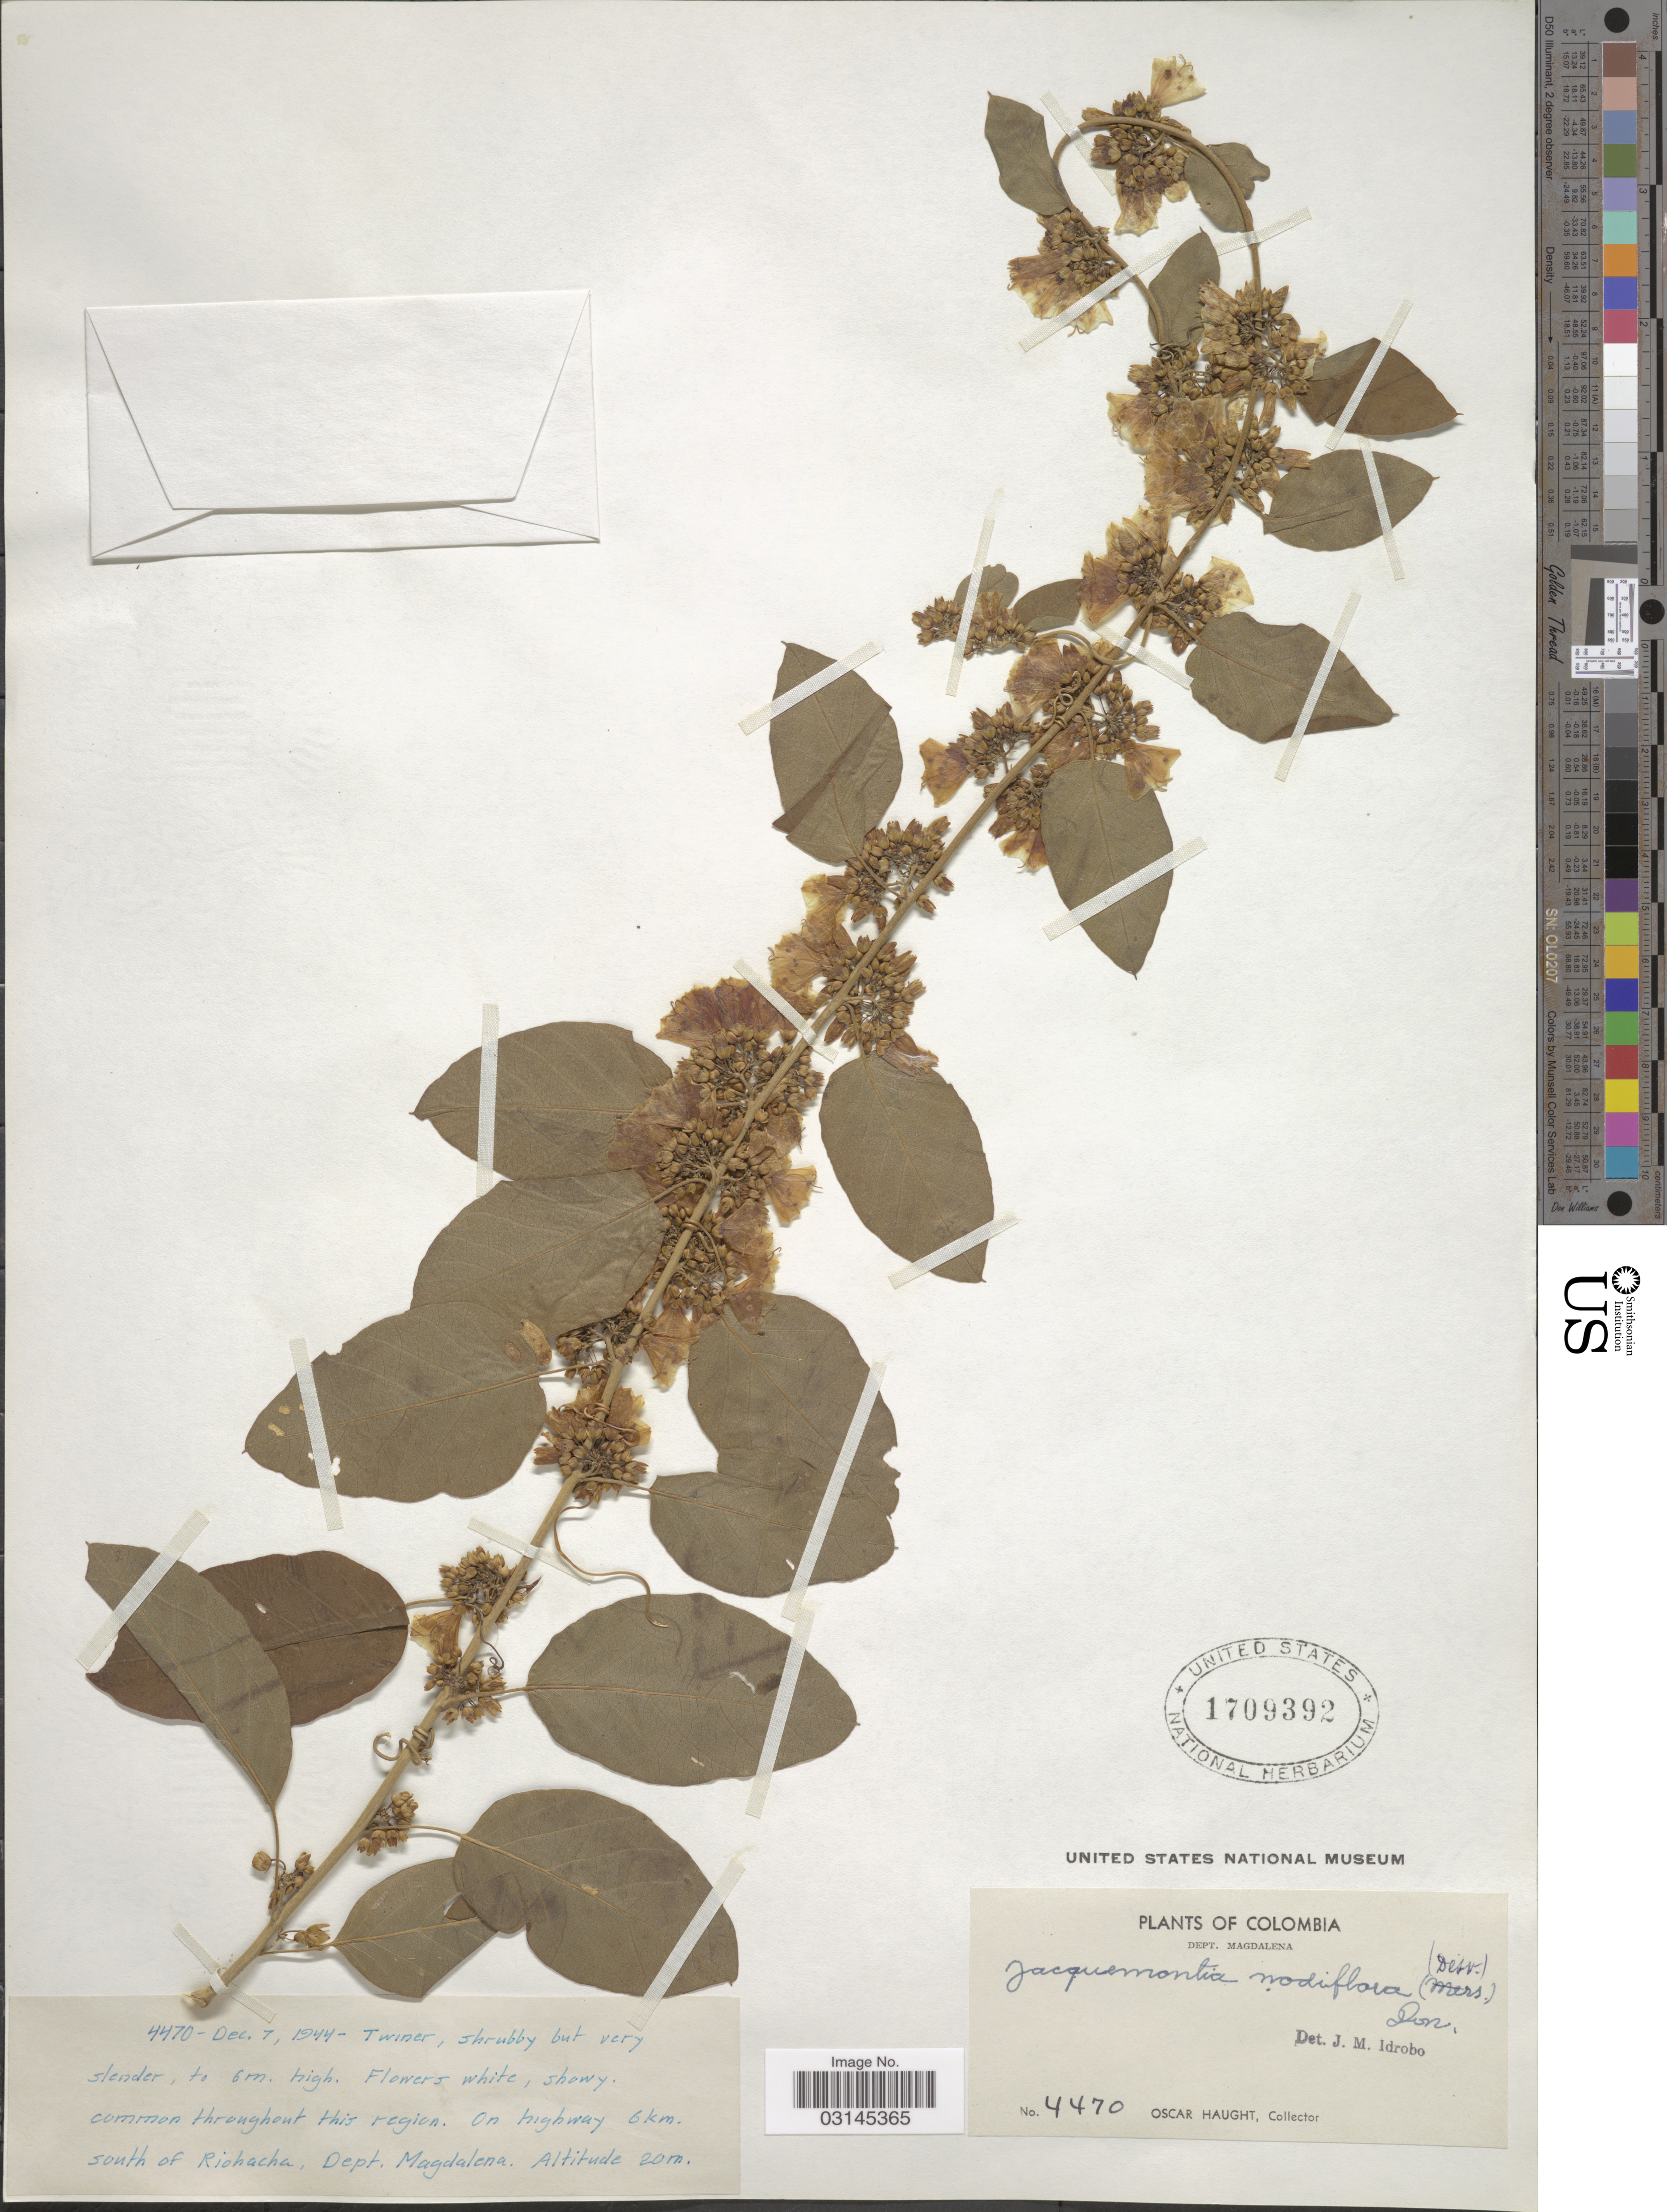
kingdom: Plantae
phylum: Tracheophyta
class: Magnoliopsida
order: Solanales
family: Convolvulaceae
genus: Convolvulus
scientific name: Convolvulus nodiflorus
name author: Desr.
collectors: O. Haught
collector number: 4470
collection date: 1944-12-07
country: Colombia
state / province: Magdalena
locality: Dept. Magdalena. On highway 6 km. south of Riohacha.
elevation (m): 20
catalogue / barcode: US 1709392